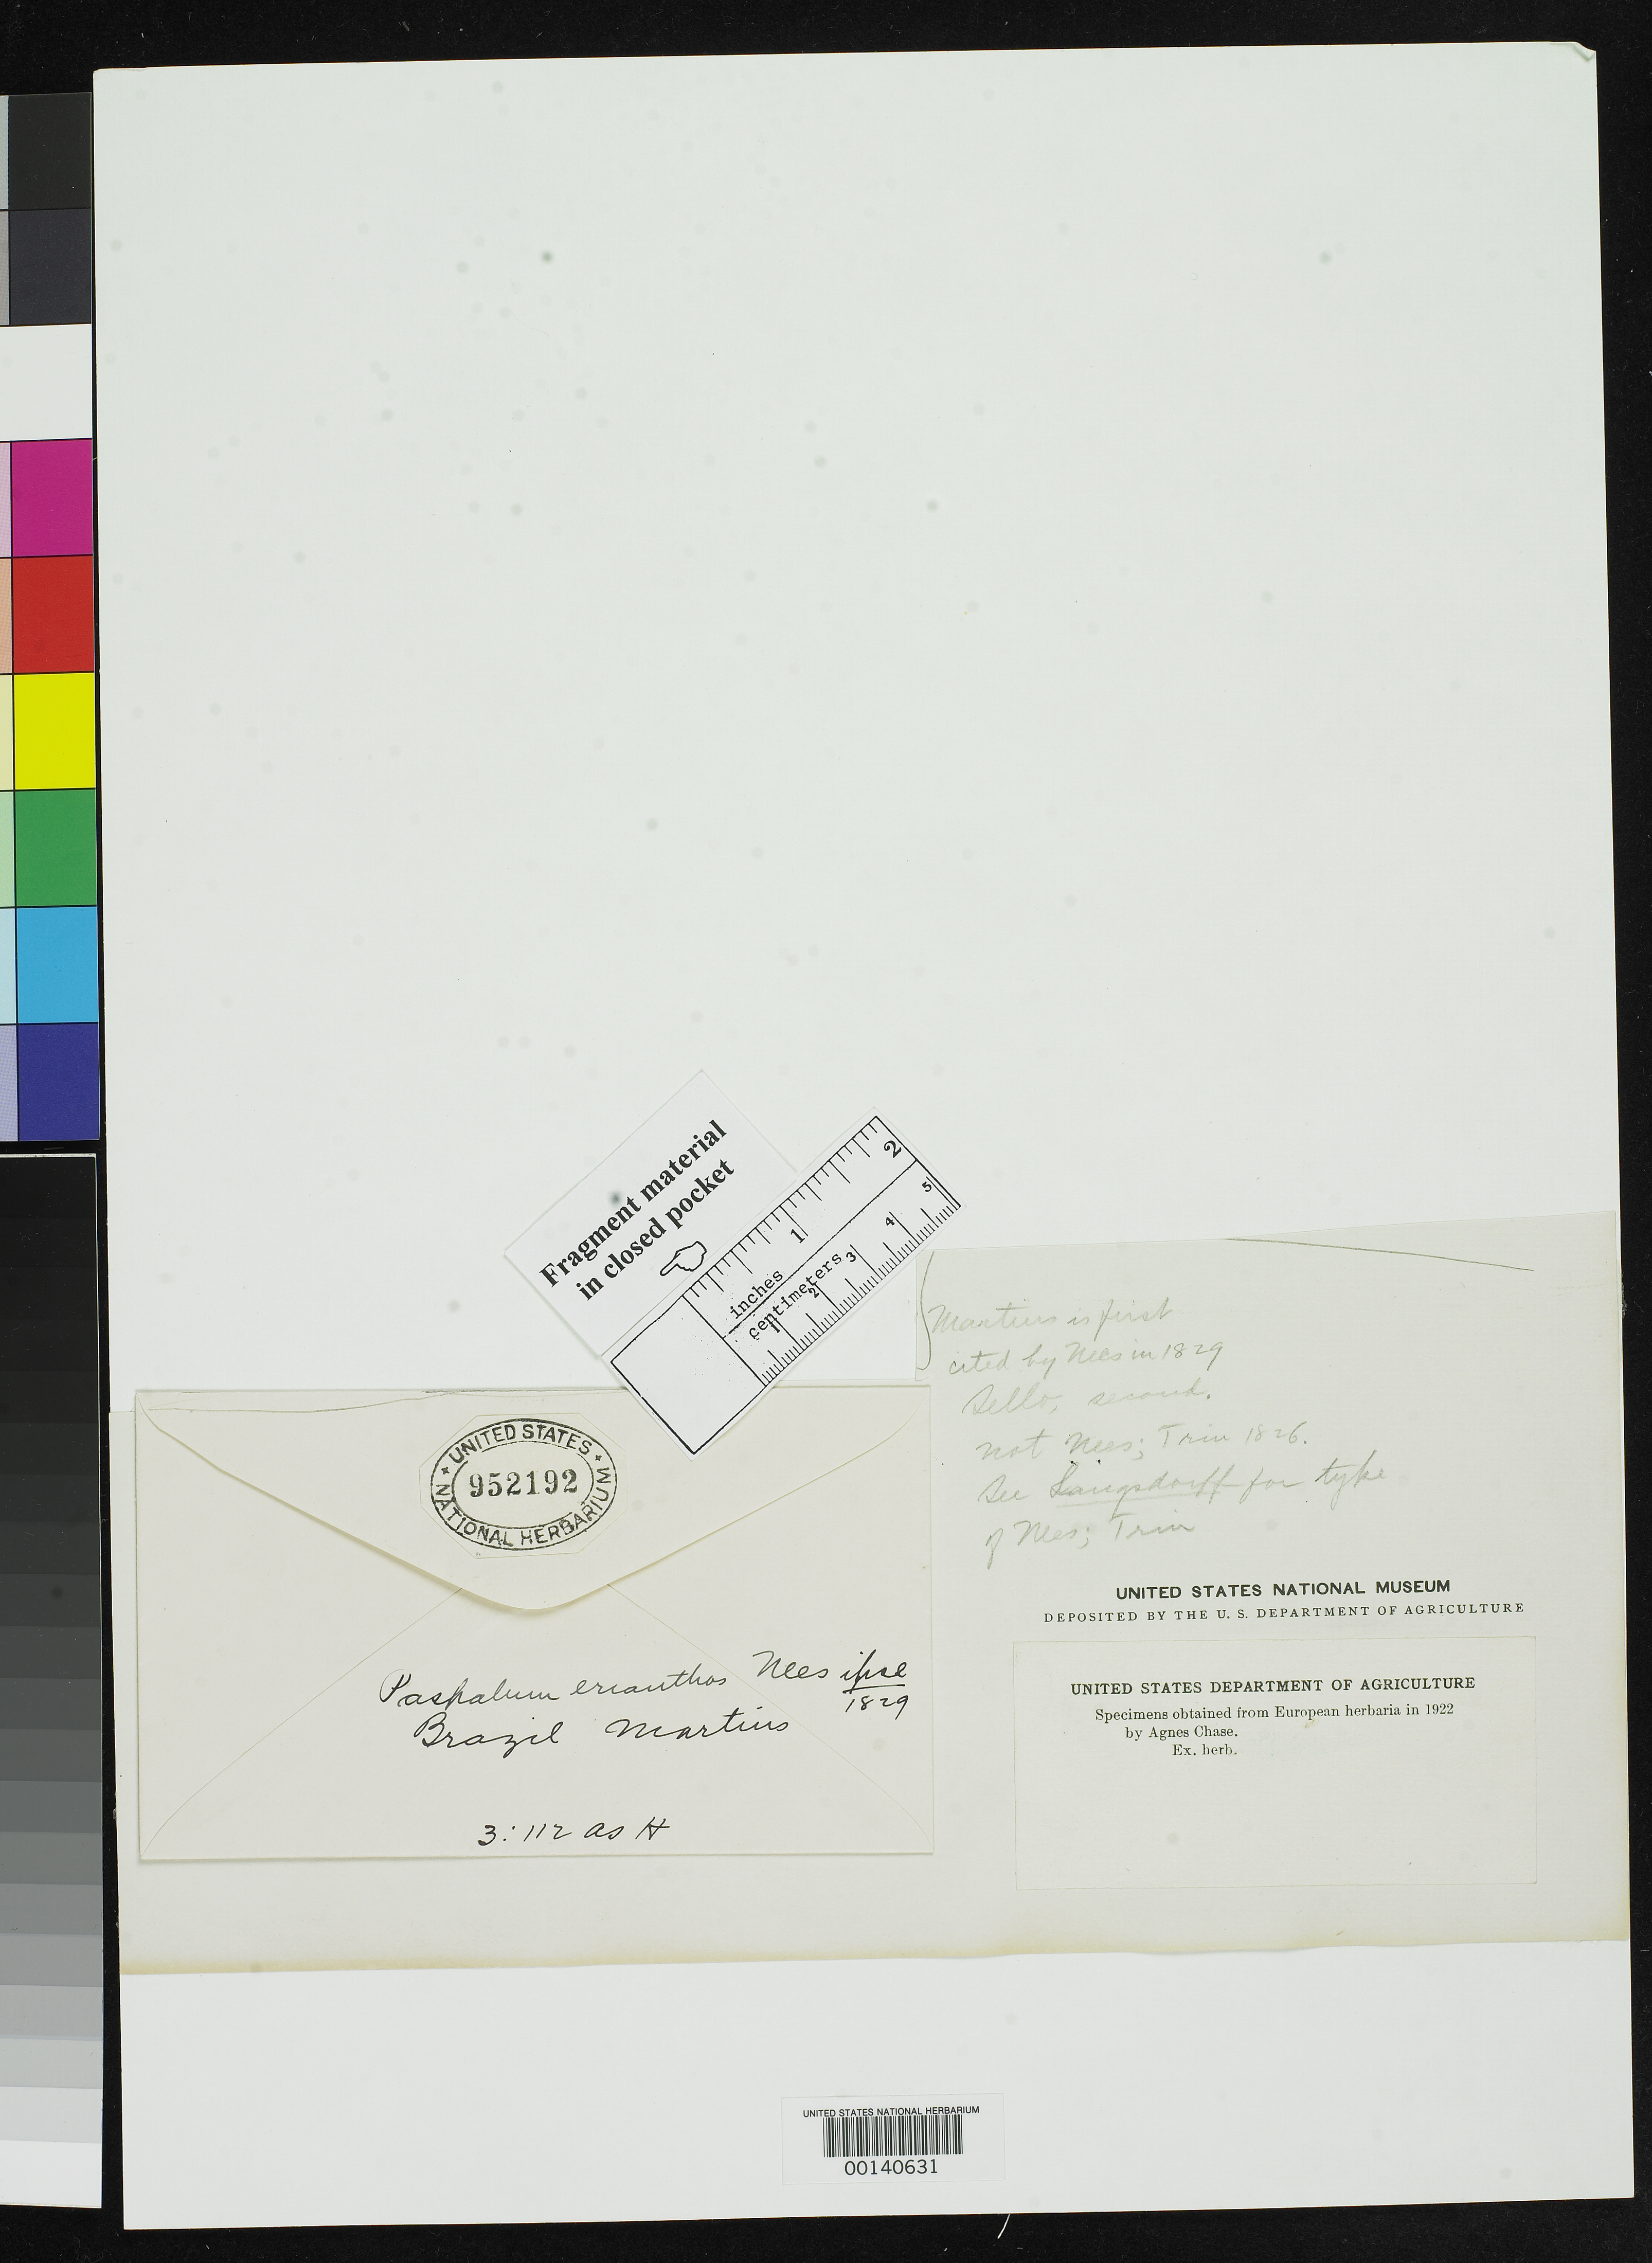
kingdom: Plantae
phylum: Tracheophyta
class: Liliopsida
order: Poales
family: Poaceae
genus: Paspalum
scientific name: Paspalum erianthum Nees, nom. illeg.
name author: Nees in Mart.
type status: Isosyntype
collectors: C. F. Martius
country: Brazil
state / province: São Paulo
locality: Prov. S. Paulo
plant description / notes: Fragmentary material of type specimen ex herb. Munich (?).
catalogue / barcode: US 952192